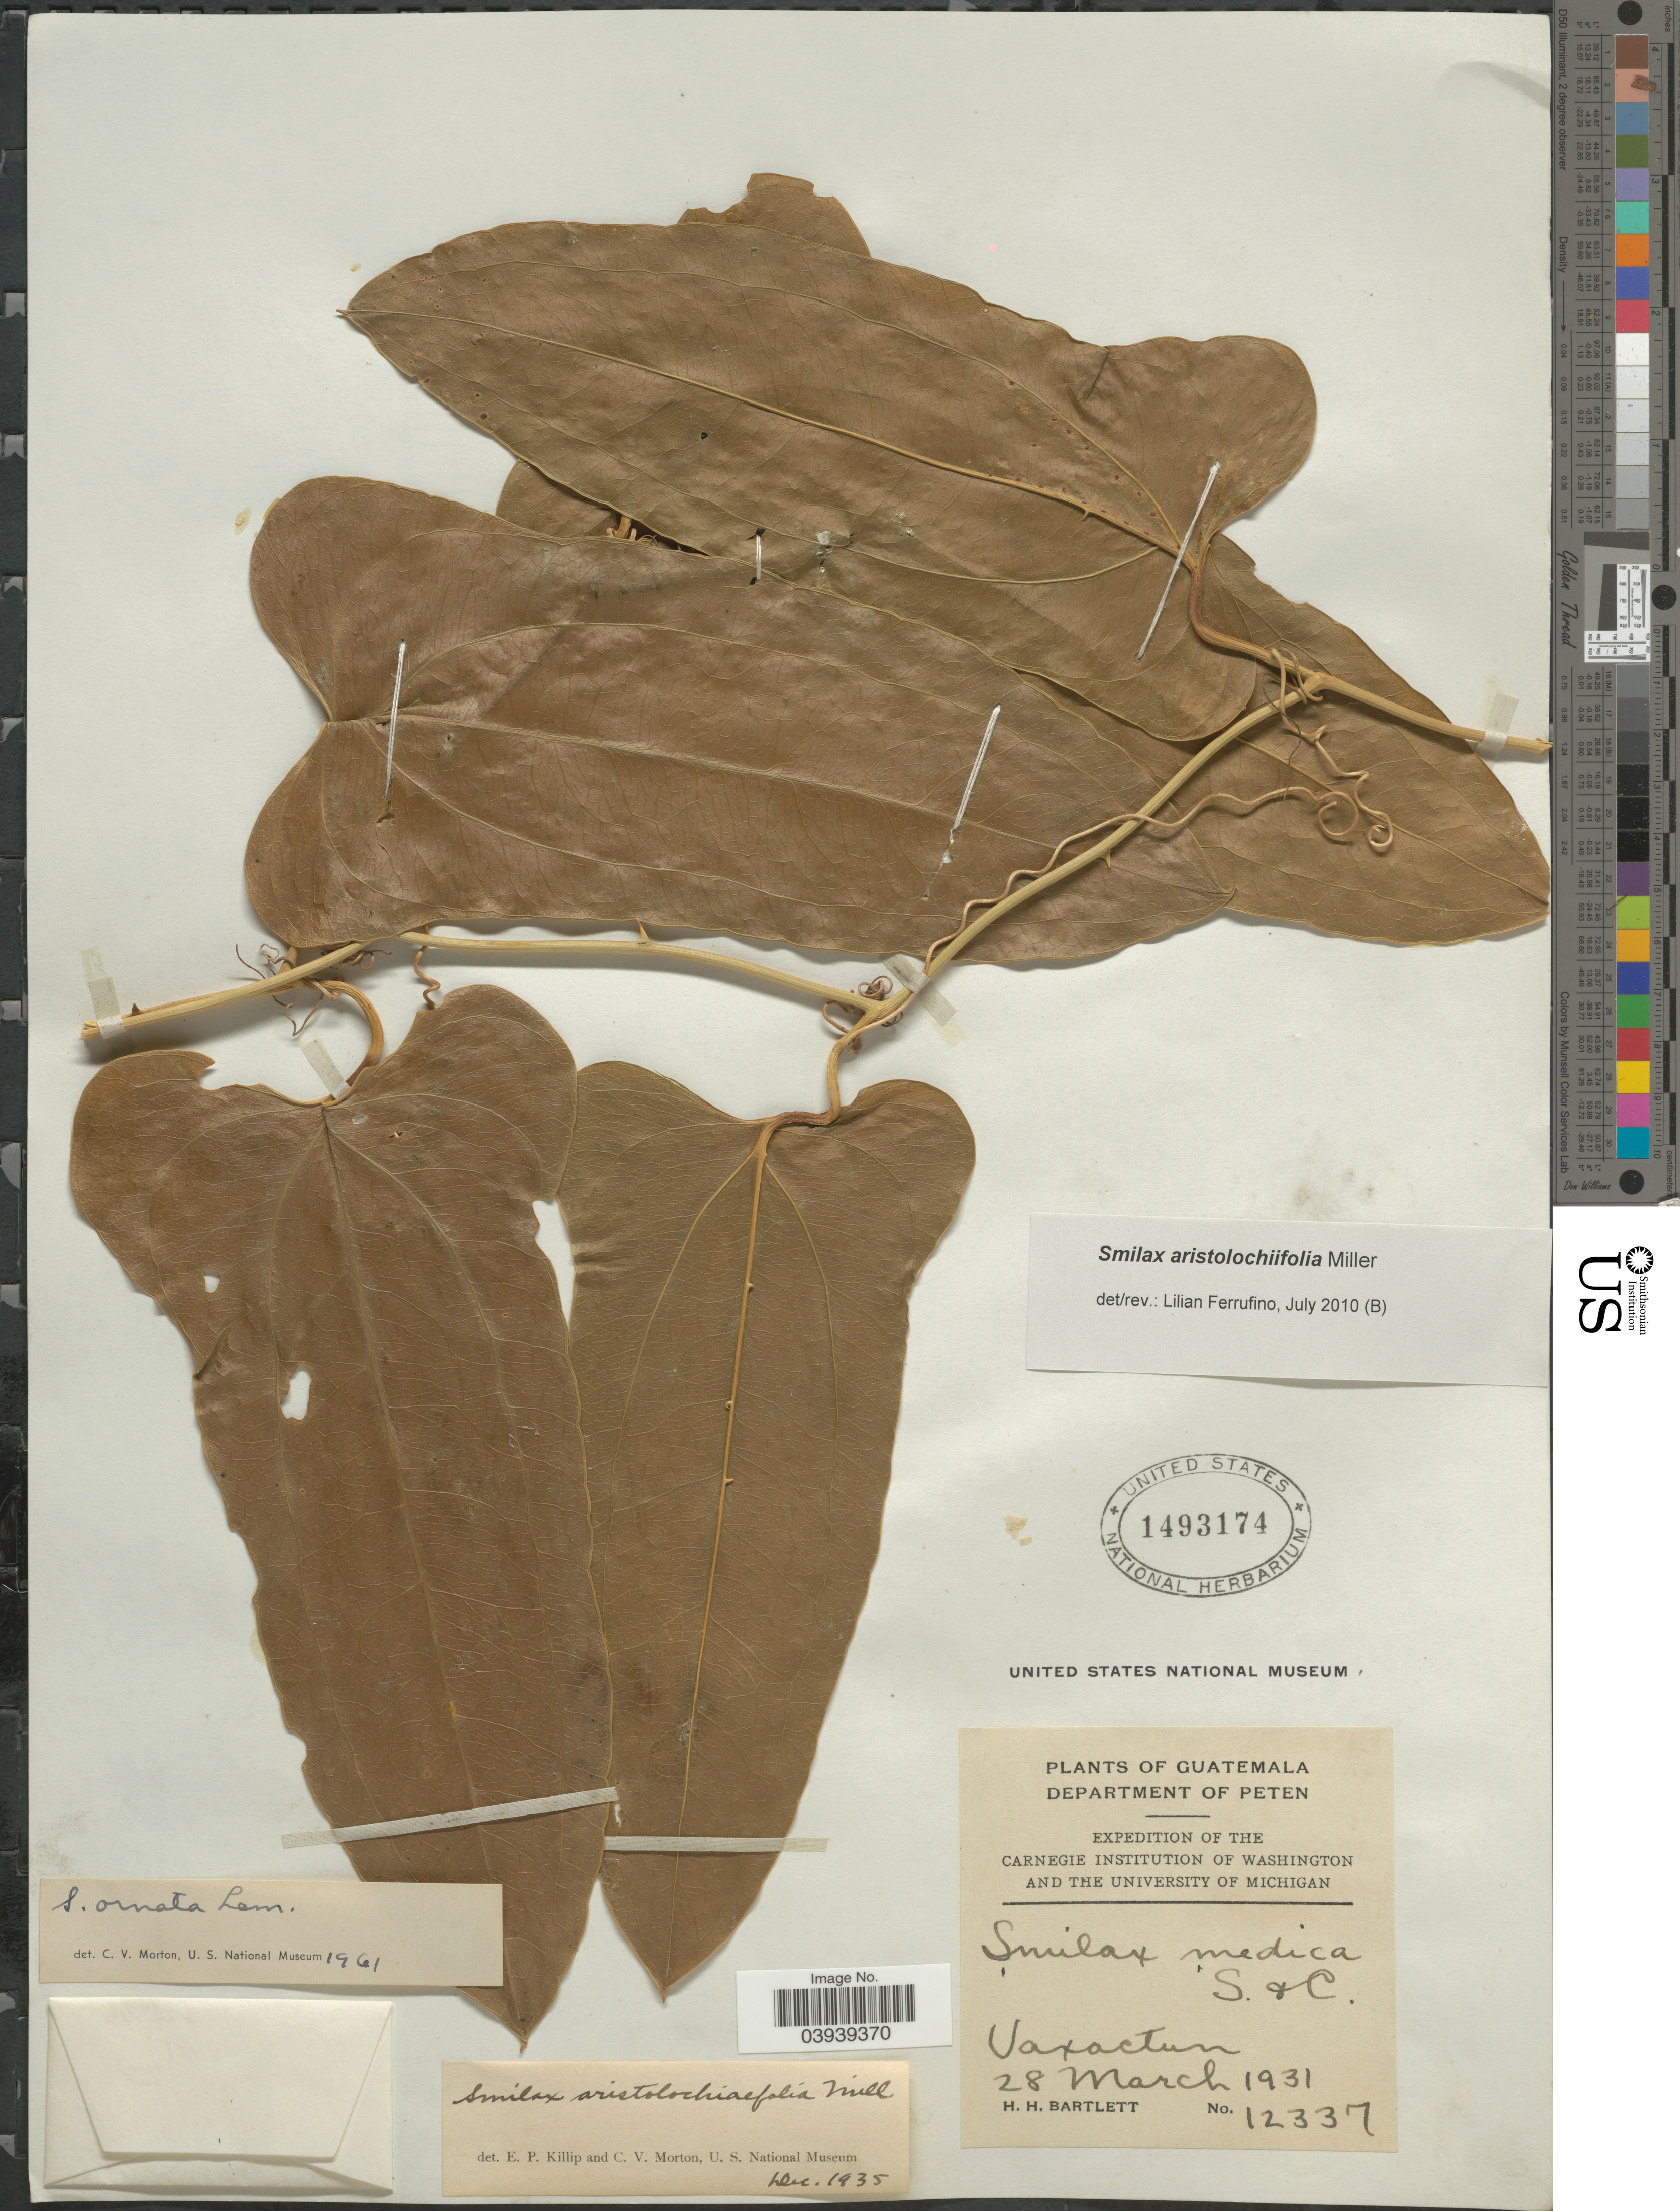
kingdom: Plantae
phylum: Tracheophyta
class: Liliopsida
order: Liliales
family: Smilacaceae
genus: Smilax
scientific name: Smilax aristolochiifolia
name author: Mill.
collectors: H. H. Bartlett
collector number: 12337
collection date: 1931-03-28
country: Guatemala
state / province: El Peten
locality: Department of Peten. Uaxactun.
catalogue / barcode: US 1493174